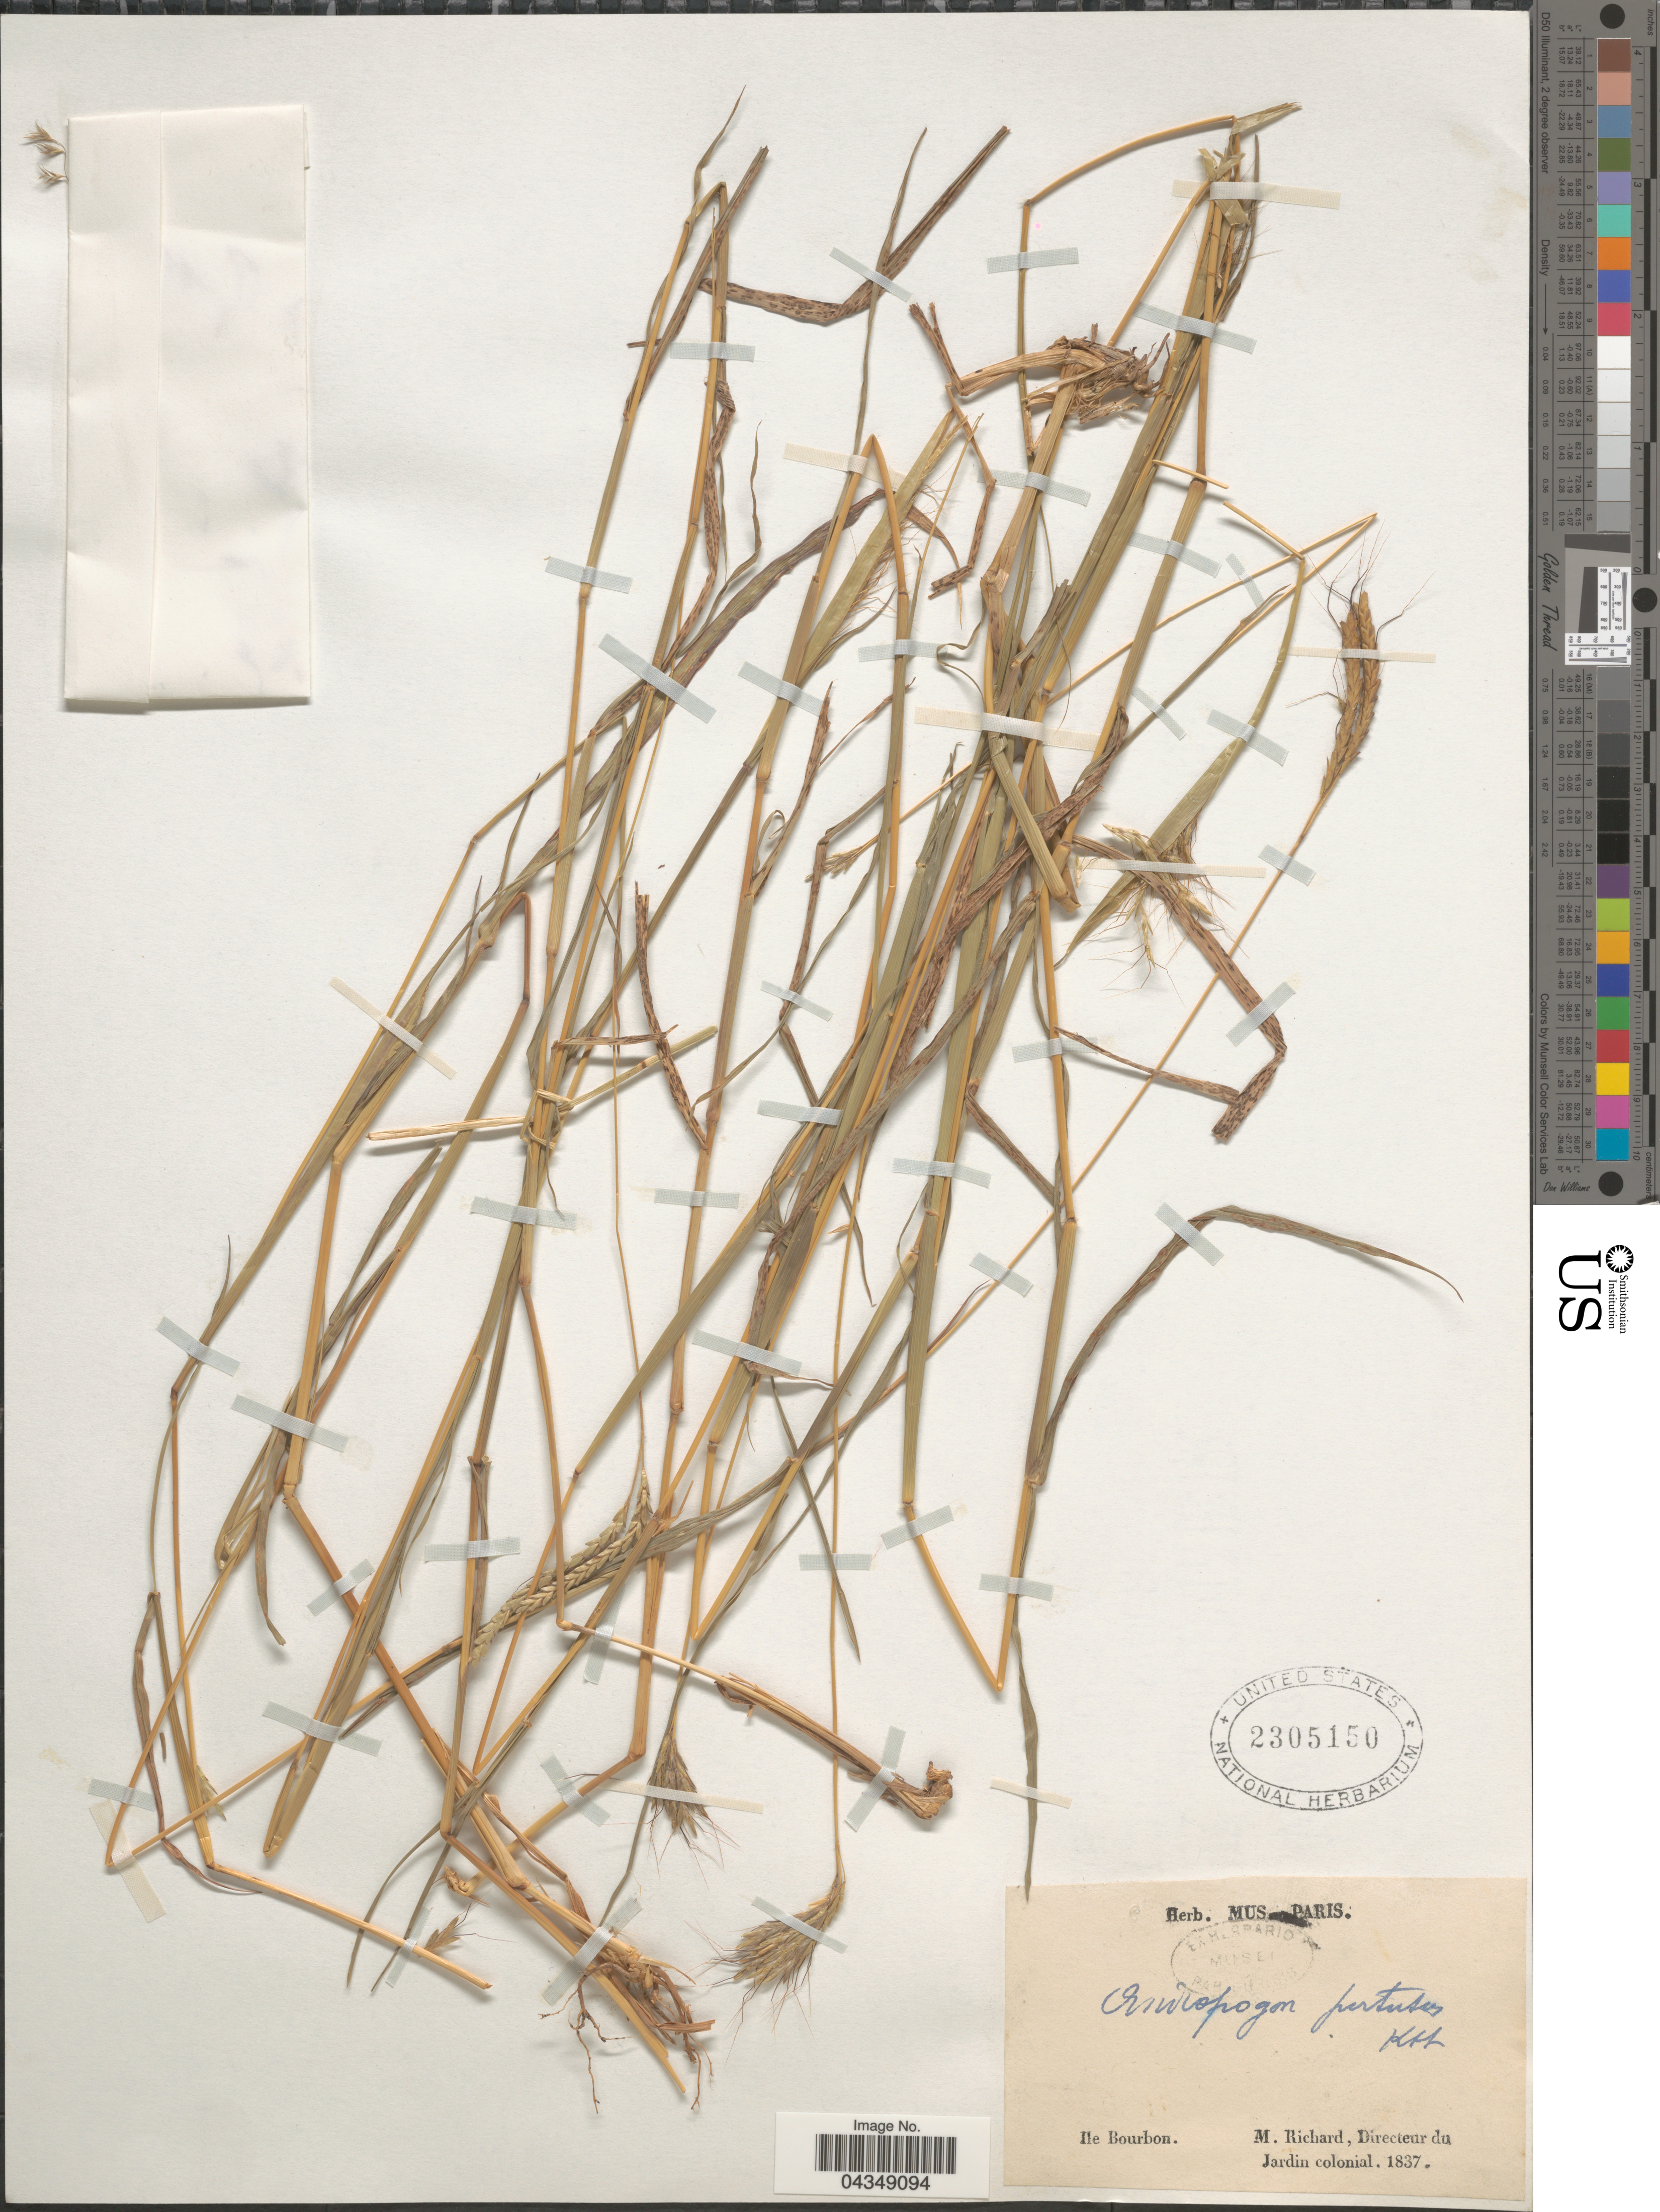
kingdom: Plantae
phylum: Tracheophyta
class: Liliopsida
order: Poales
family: Poaceae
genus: Bothriochloa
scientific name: Bothriochloa insculpta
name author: (Hochst. ex A. Rich.) A. Camus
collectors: M. Richard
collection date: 1837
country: Réunion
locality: Ile Bourbon.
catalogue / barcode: US 2305150